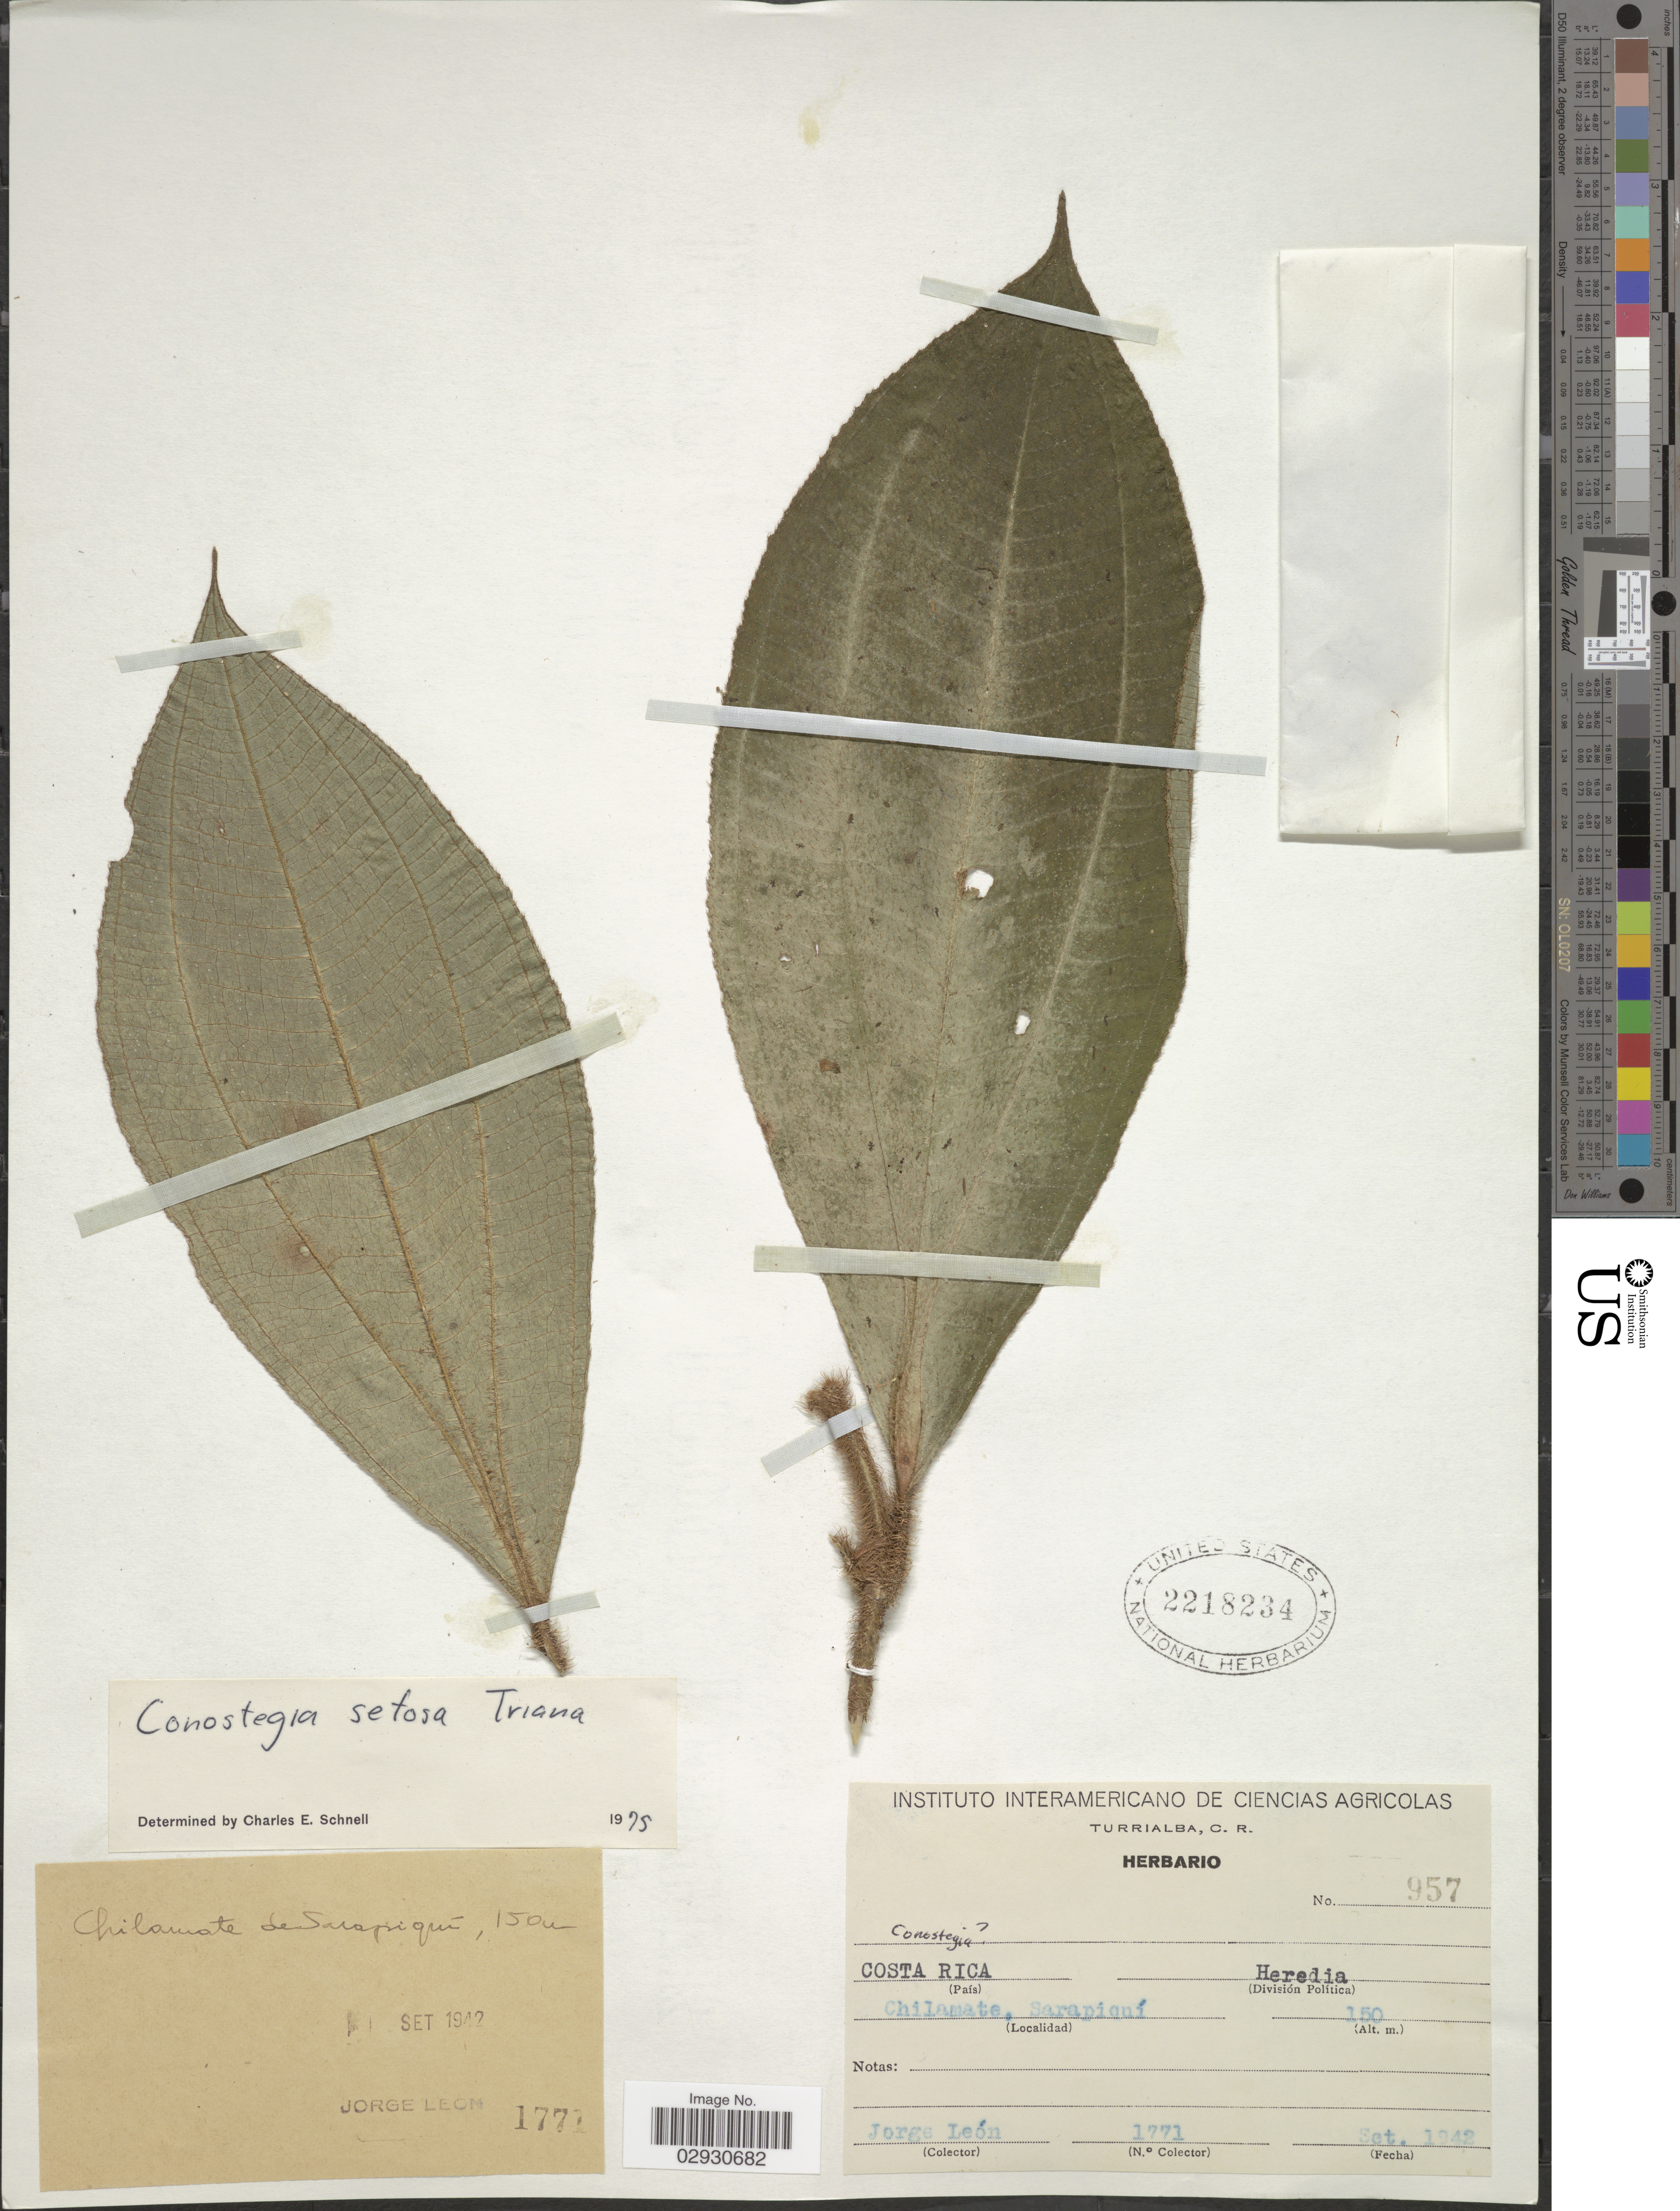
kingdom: Plantae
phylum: Tracheophyta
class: Magnoliopsida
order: Myrtales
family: Melastomataceae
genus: Conostegia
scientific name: Conostegia setosa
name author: Triana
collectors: J. León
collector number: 1771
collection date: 1942-09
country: Costa Rica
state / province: Heredia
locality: Heredia (División Política). Chilamate, Sarapiquí.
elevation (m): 150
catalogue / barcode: US 2218234